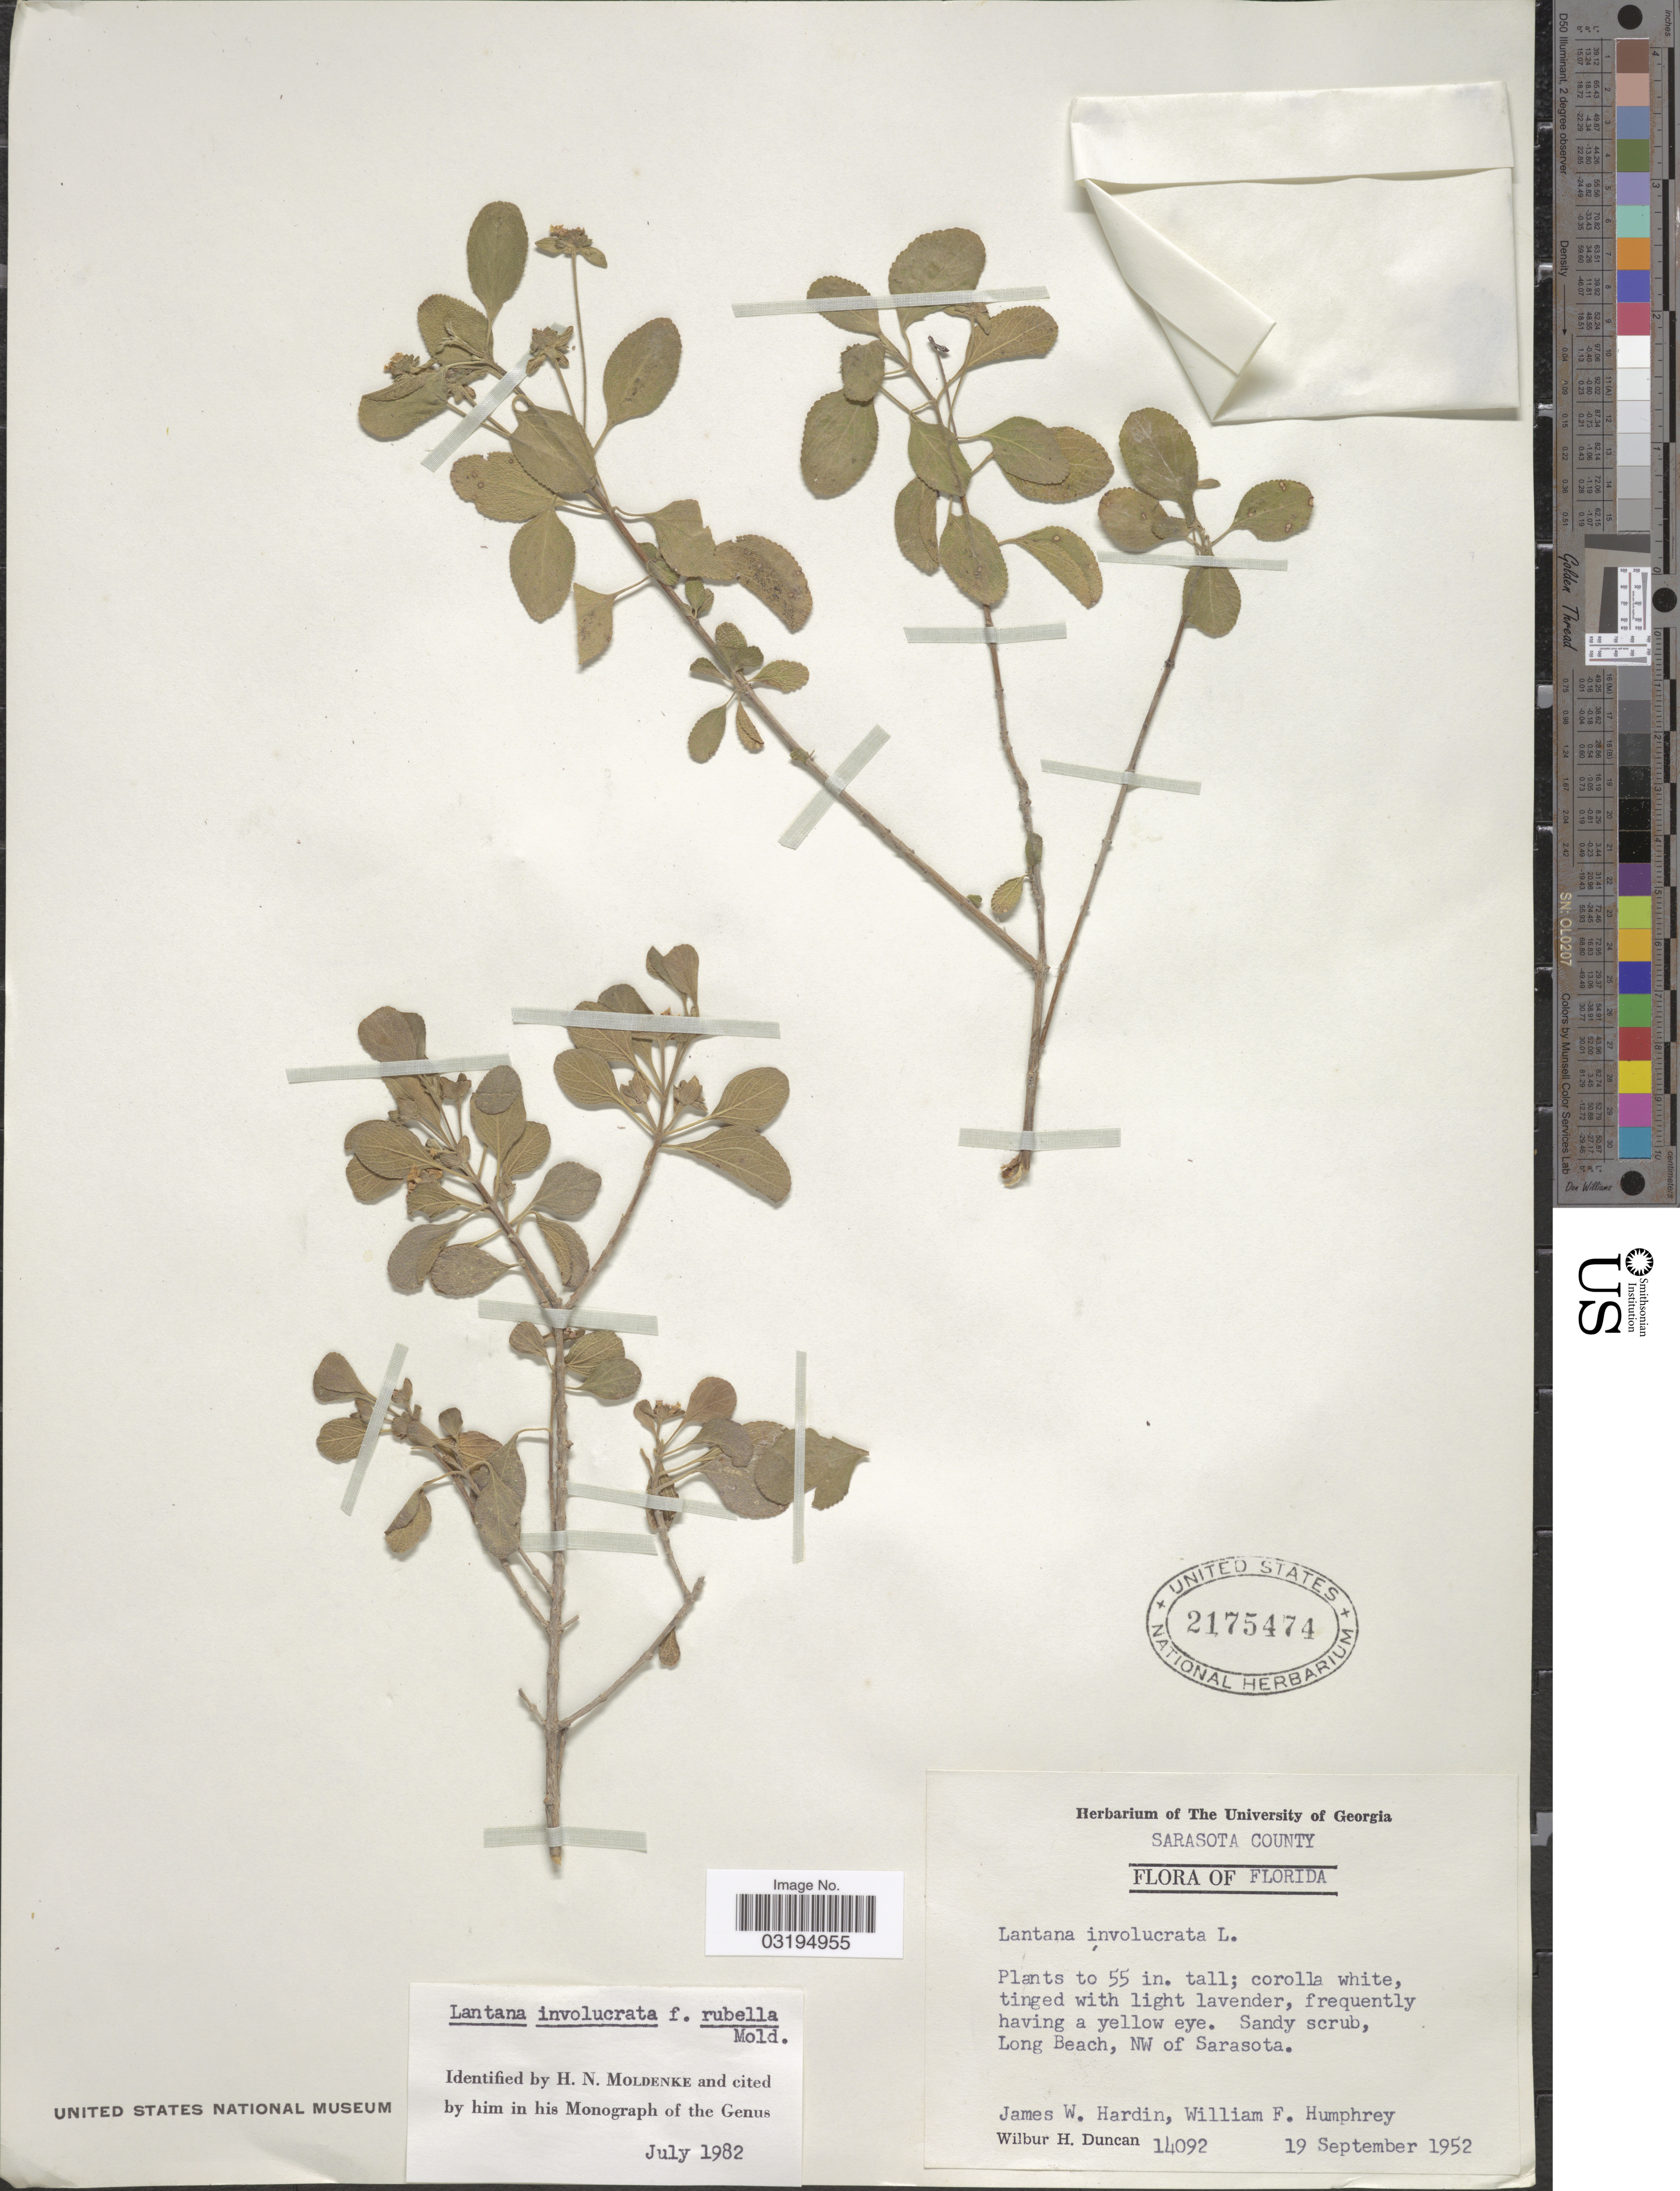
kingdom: Plantae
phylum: Tracheophyta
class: Magnoliopsida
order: Lamiales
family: Verbenaceae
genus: Lantana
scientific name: Lantana involucrata f. rubella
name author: Moldenke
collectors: W. H. Duncan, J. W. Hardin & W. Humphrey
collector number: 14092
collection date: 1952-09-19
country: United States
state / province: Florida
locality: Sarasota County, Long Beach, NW of Sarasota.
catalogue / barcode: US 2175474